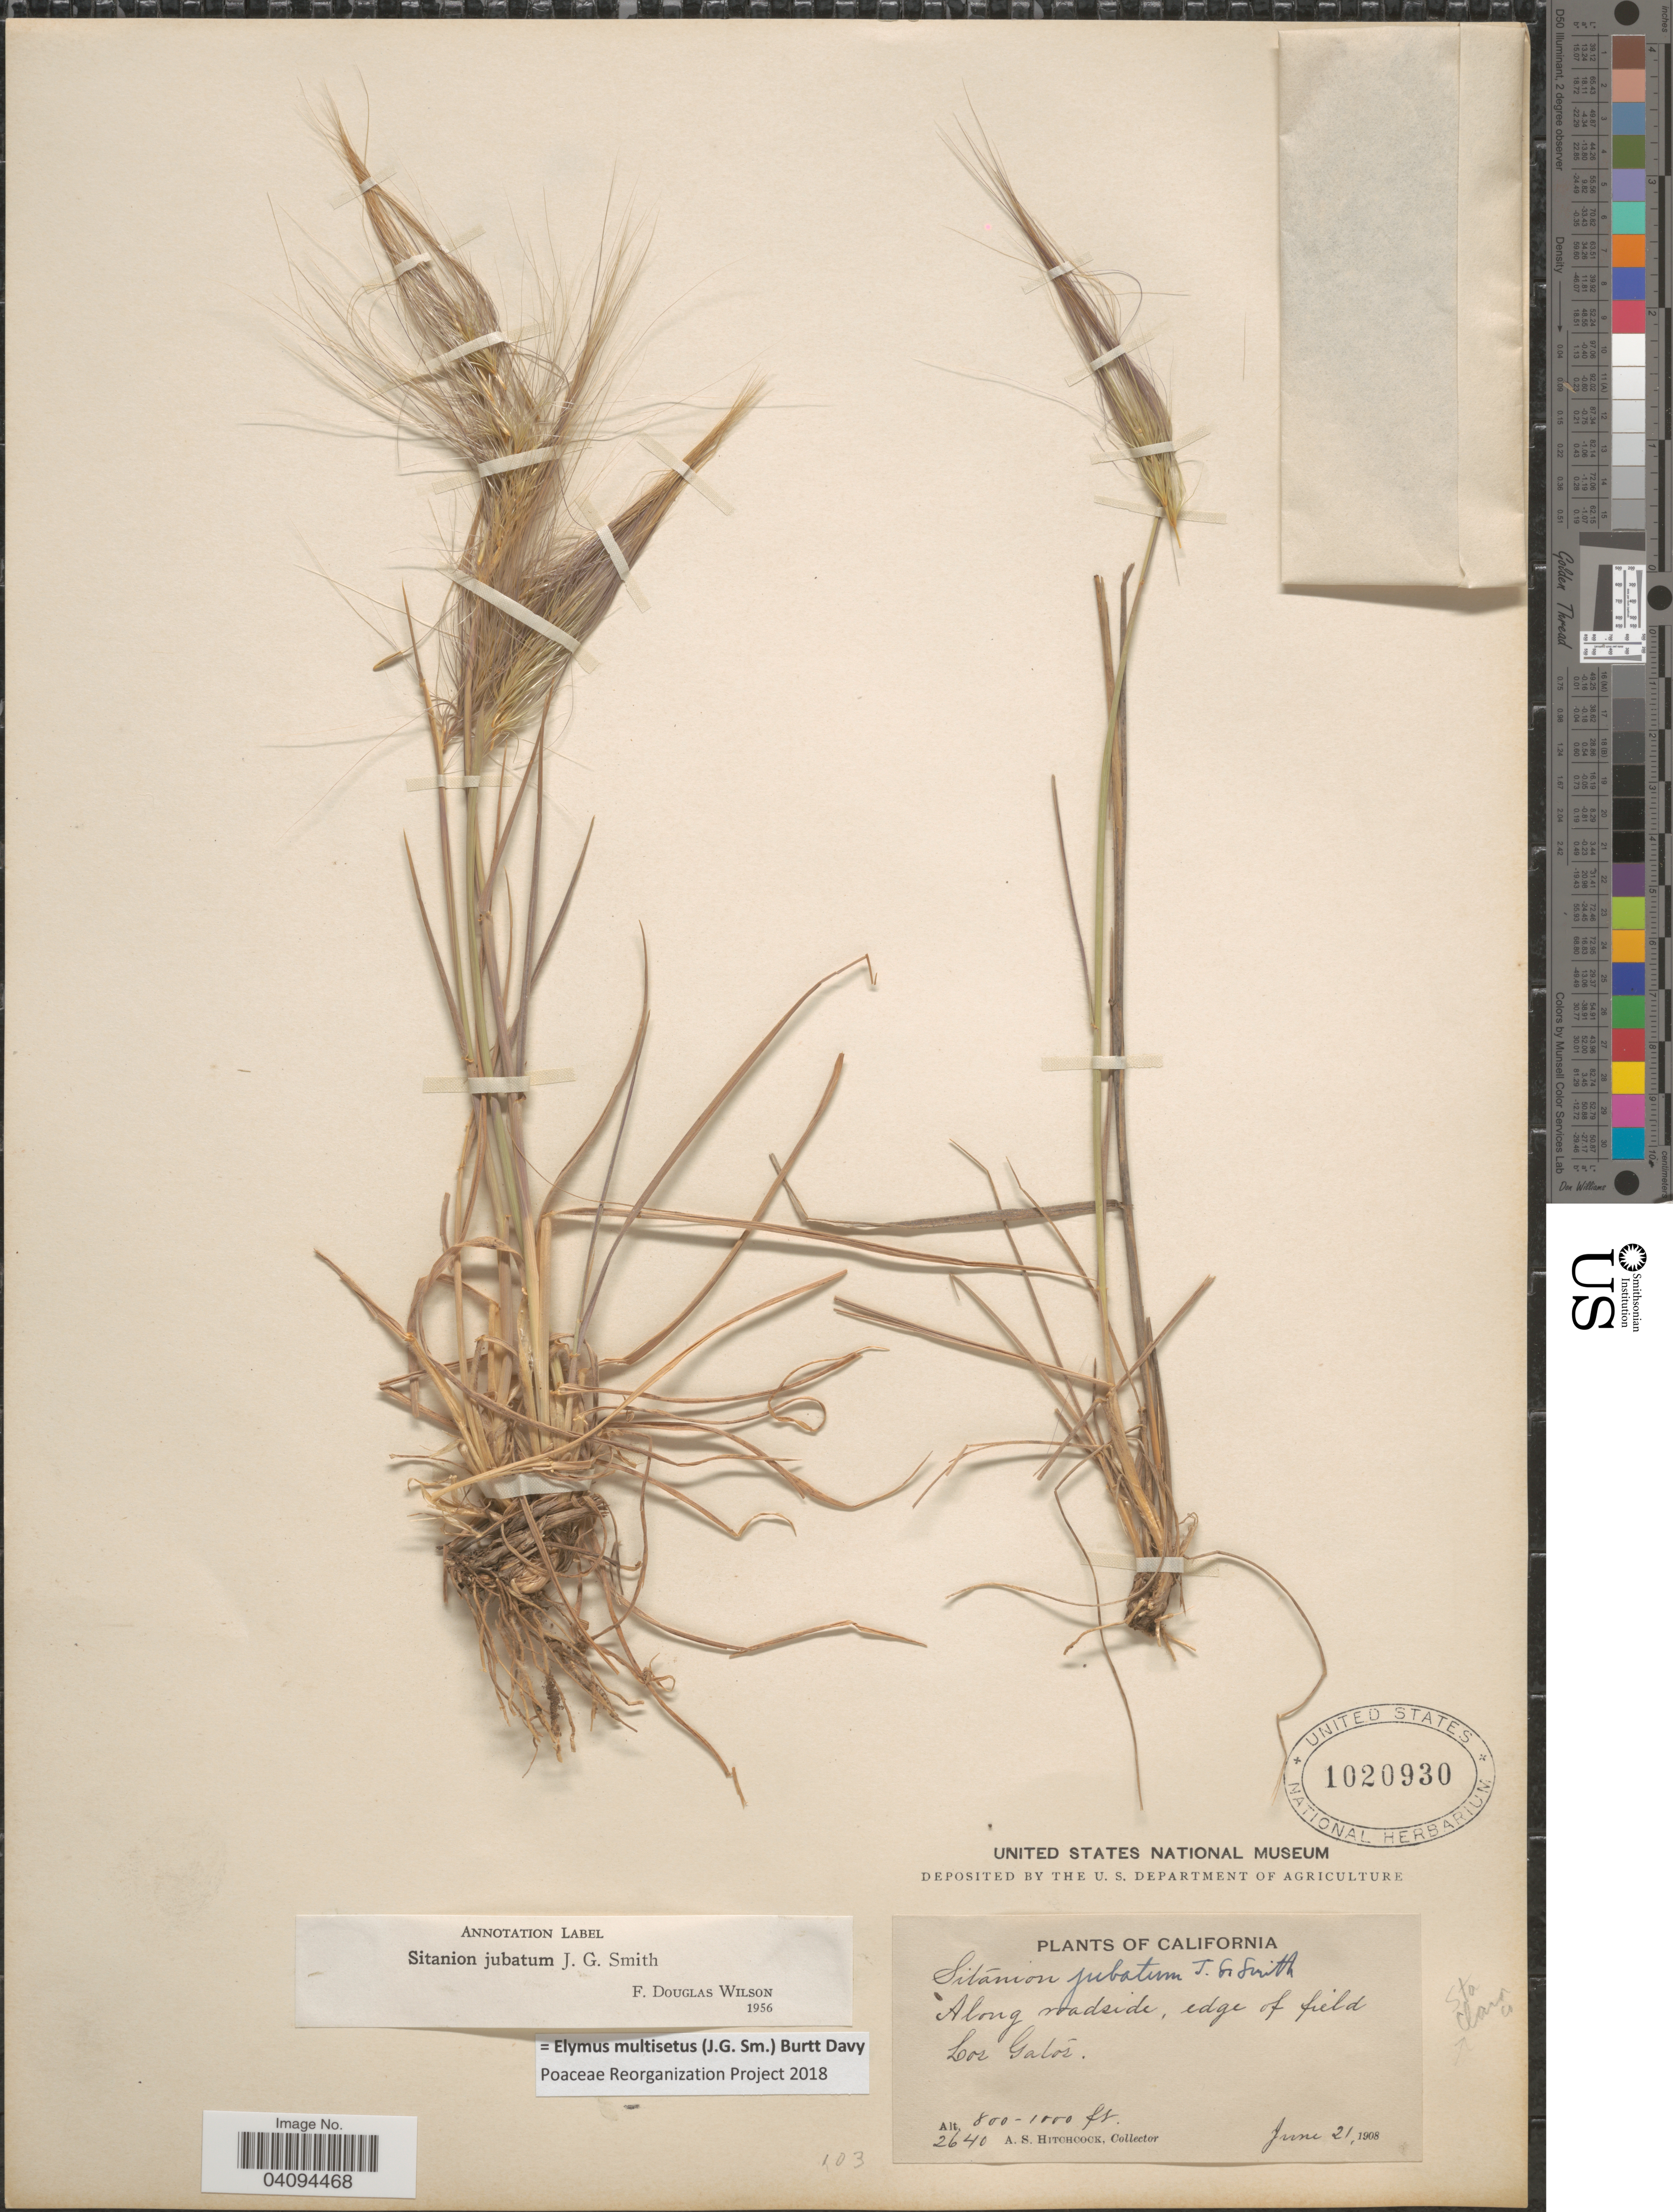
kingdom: Plantae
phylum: Tracheophyta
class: Liliopsida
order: Poales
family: Poaceae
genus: Elymus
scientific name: Elymus multisetus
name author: (J.G. Sm.) Burtt Davy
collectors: A. S. Hitchcock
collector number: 2640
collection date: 1908-06-21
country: United States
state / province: California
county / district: Santa Clara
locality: Along roadside, edge of field Los Gatos. Sta. Clair Co.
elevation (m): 244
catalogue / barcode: US 1020930